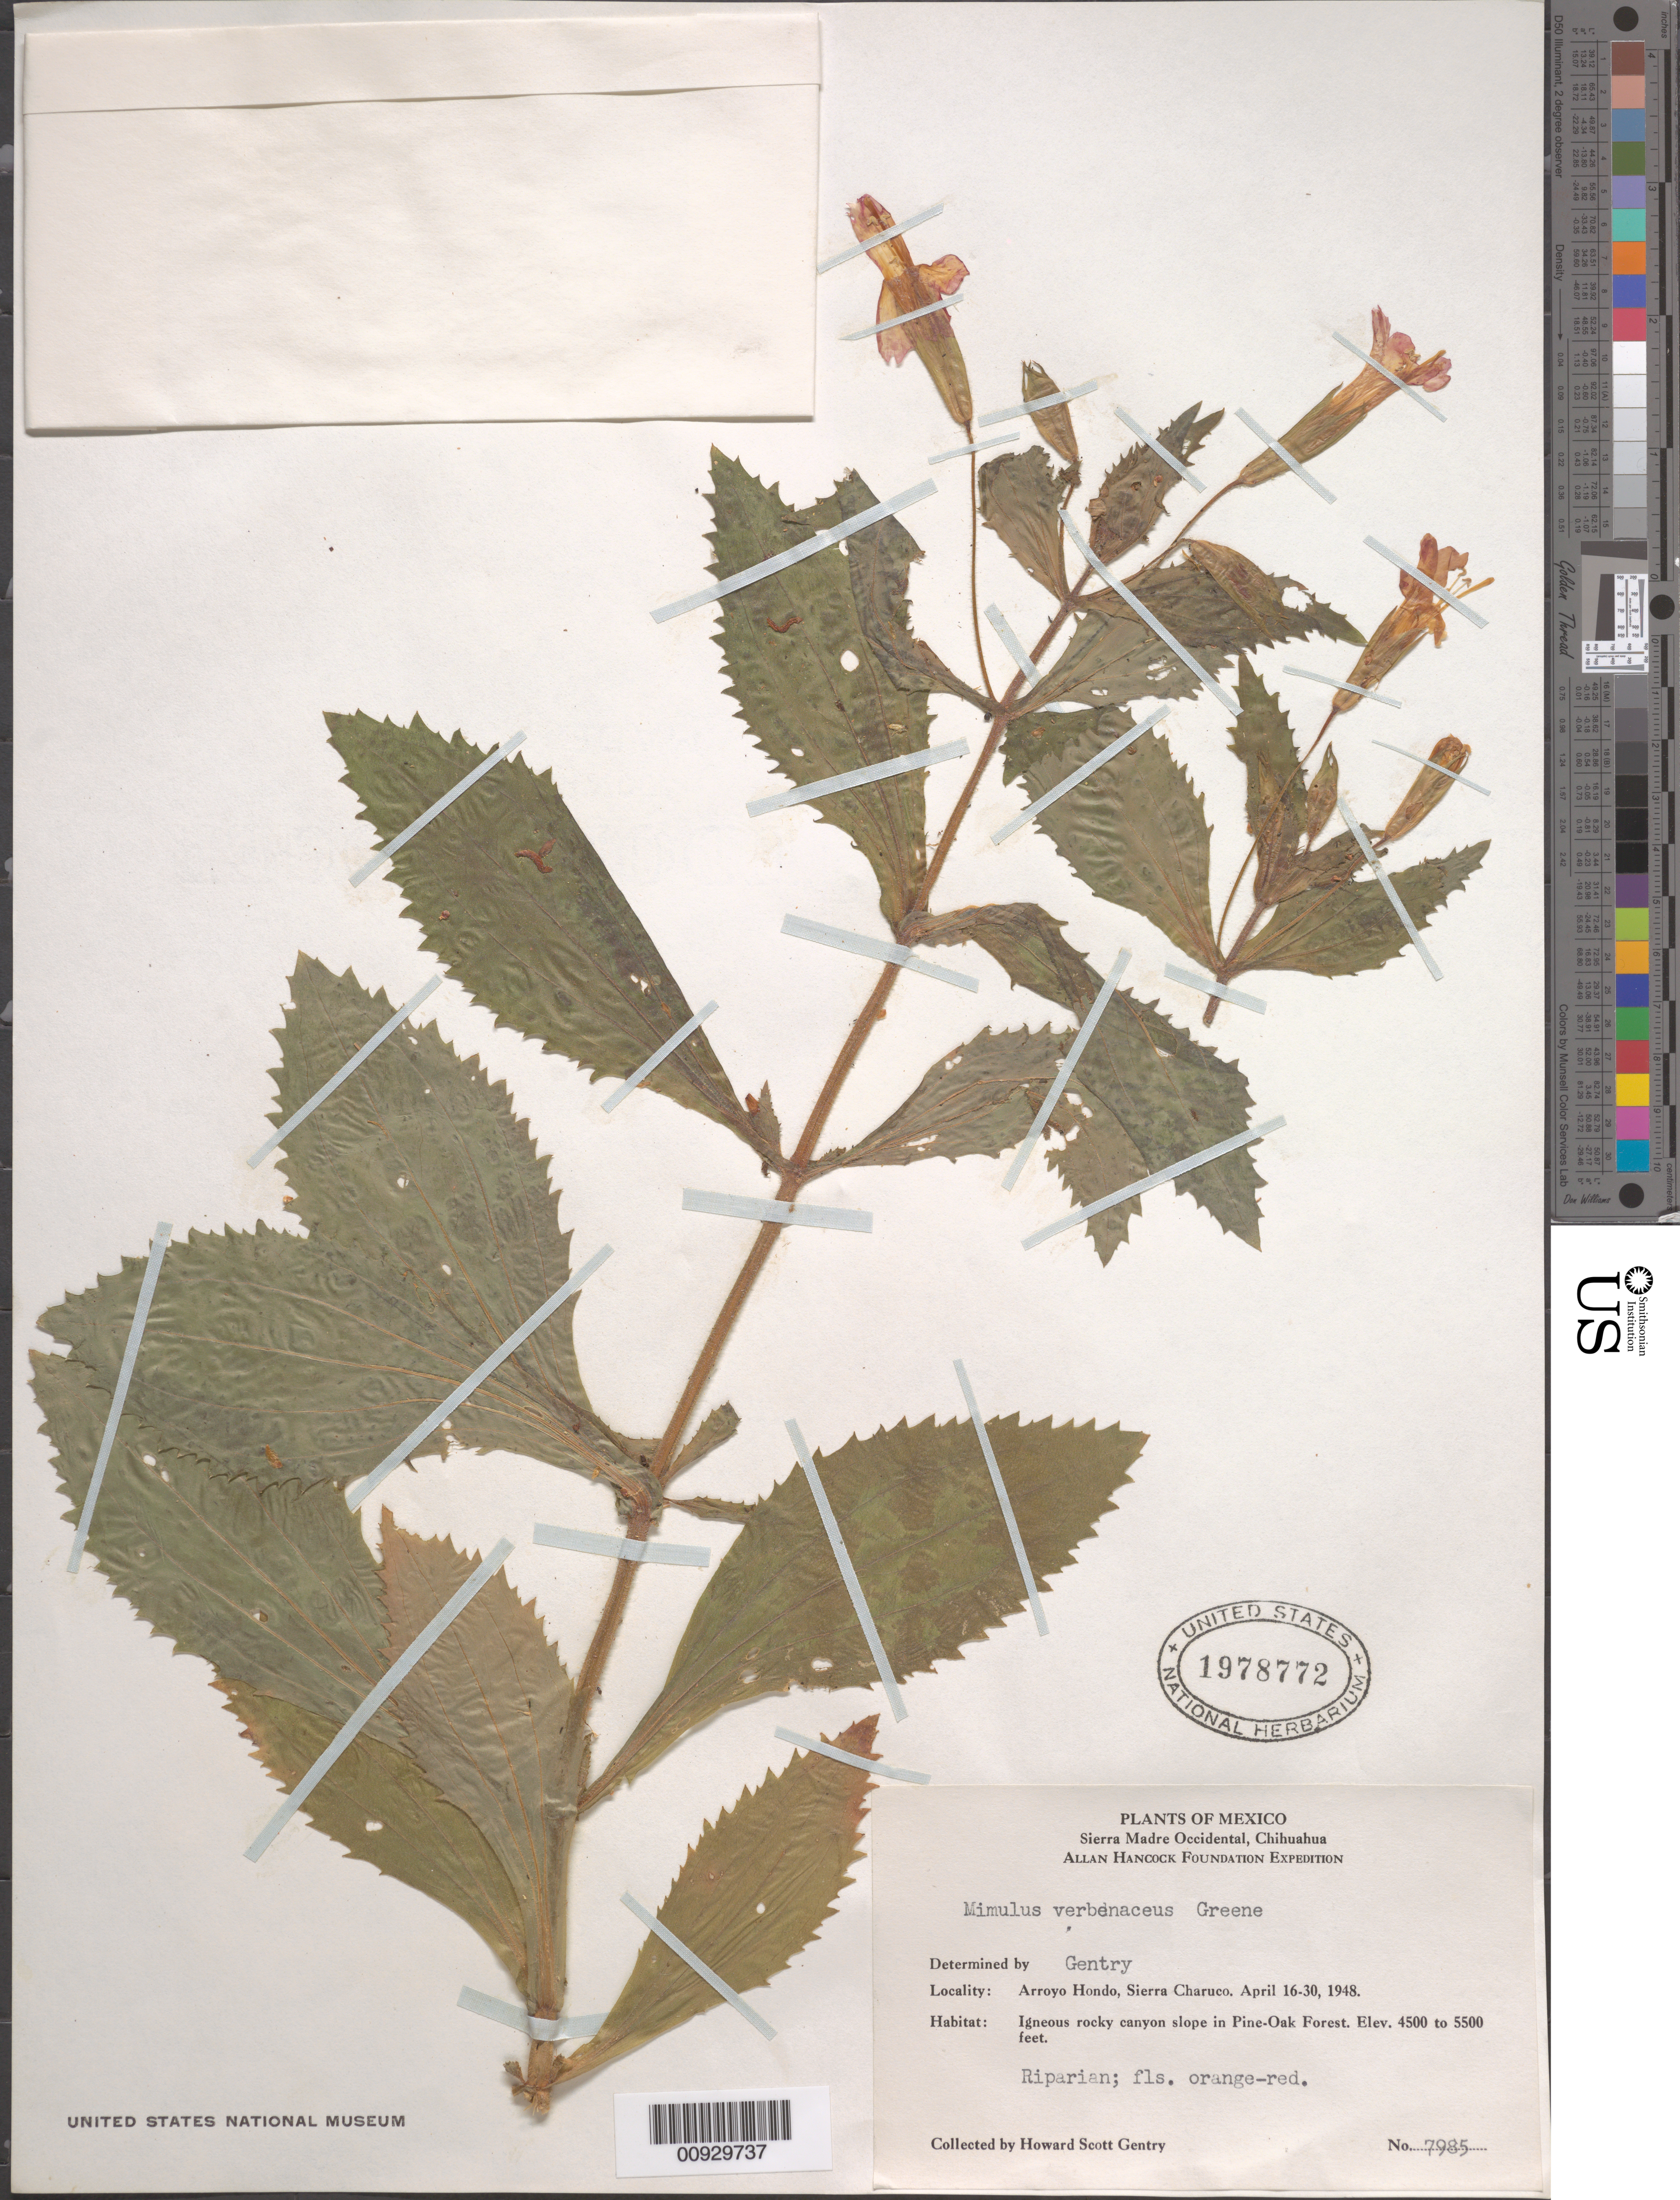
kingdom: Plantae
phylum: Tracheophyta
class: Magnoliopsida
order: Lamiales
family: Phrymaceae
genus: Mimulus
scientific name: Mimulus verbenaceus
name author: Greene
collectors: H. S. Gentry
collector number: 7985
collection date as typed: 16 Apr 1948 to 30 Apr 1948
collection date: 1948-04-16/1948-04-30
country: Mexico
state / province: Chihuahua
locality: Arroyo Hondo, Sierra Charuco. Sierra Madre Occidental, Chihuahua.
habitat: Igneous rocky canyon slope in Pine-Oak Forest. Riparian.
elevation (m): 1372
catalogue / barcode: US 1978772